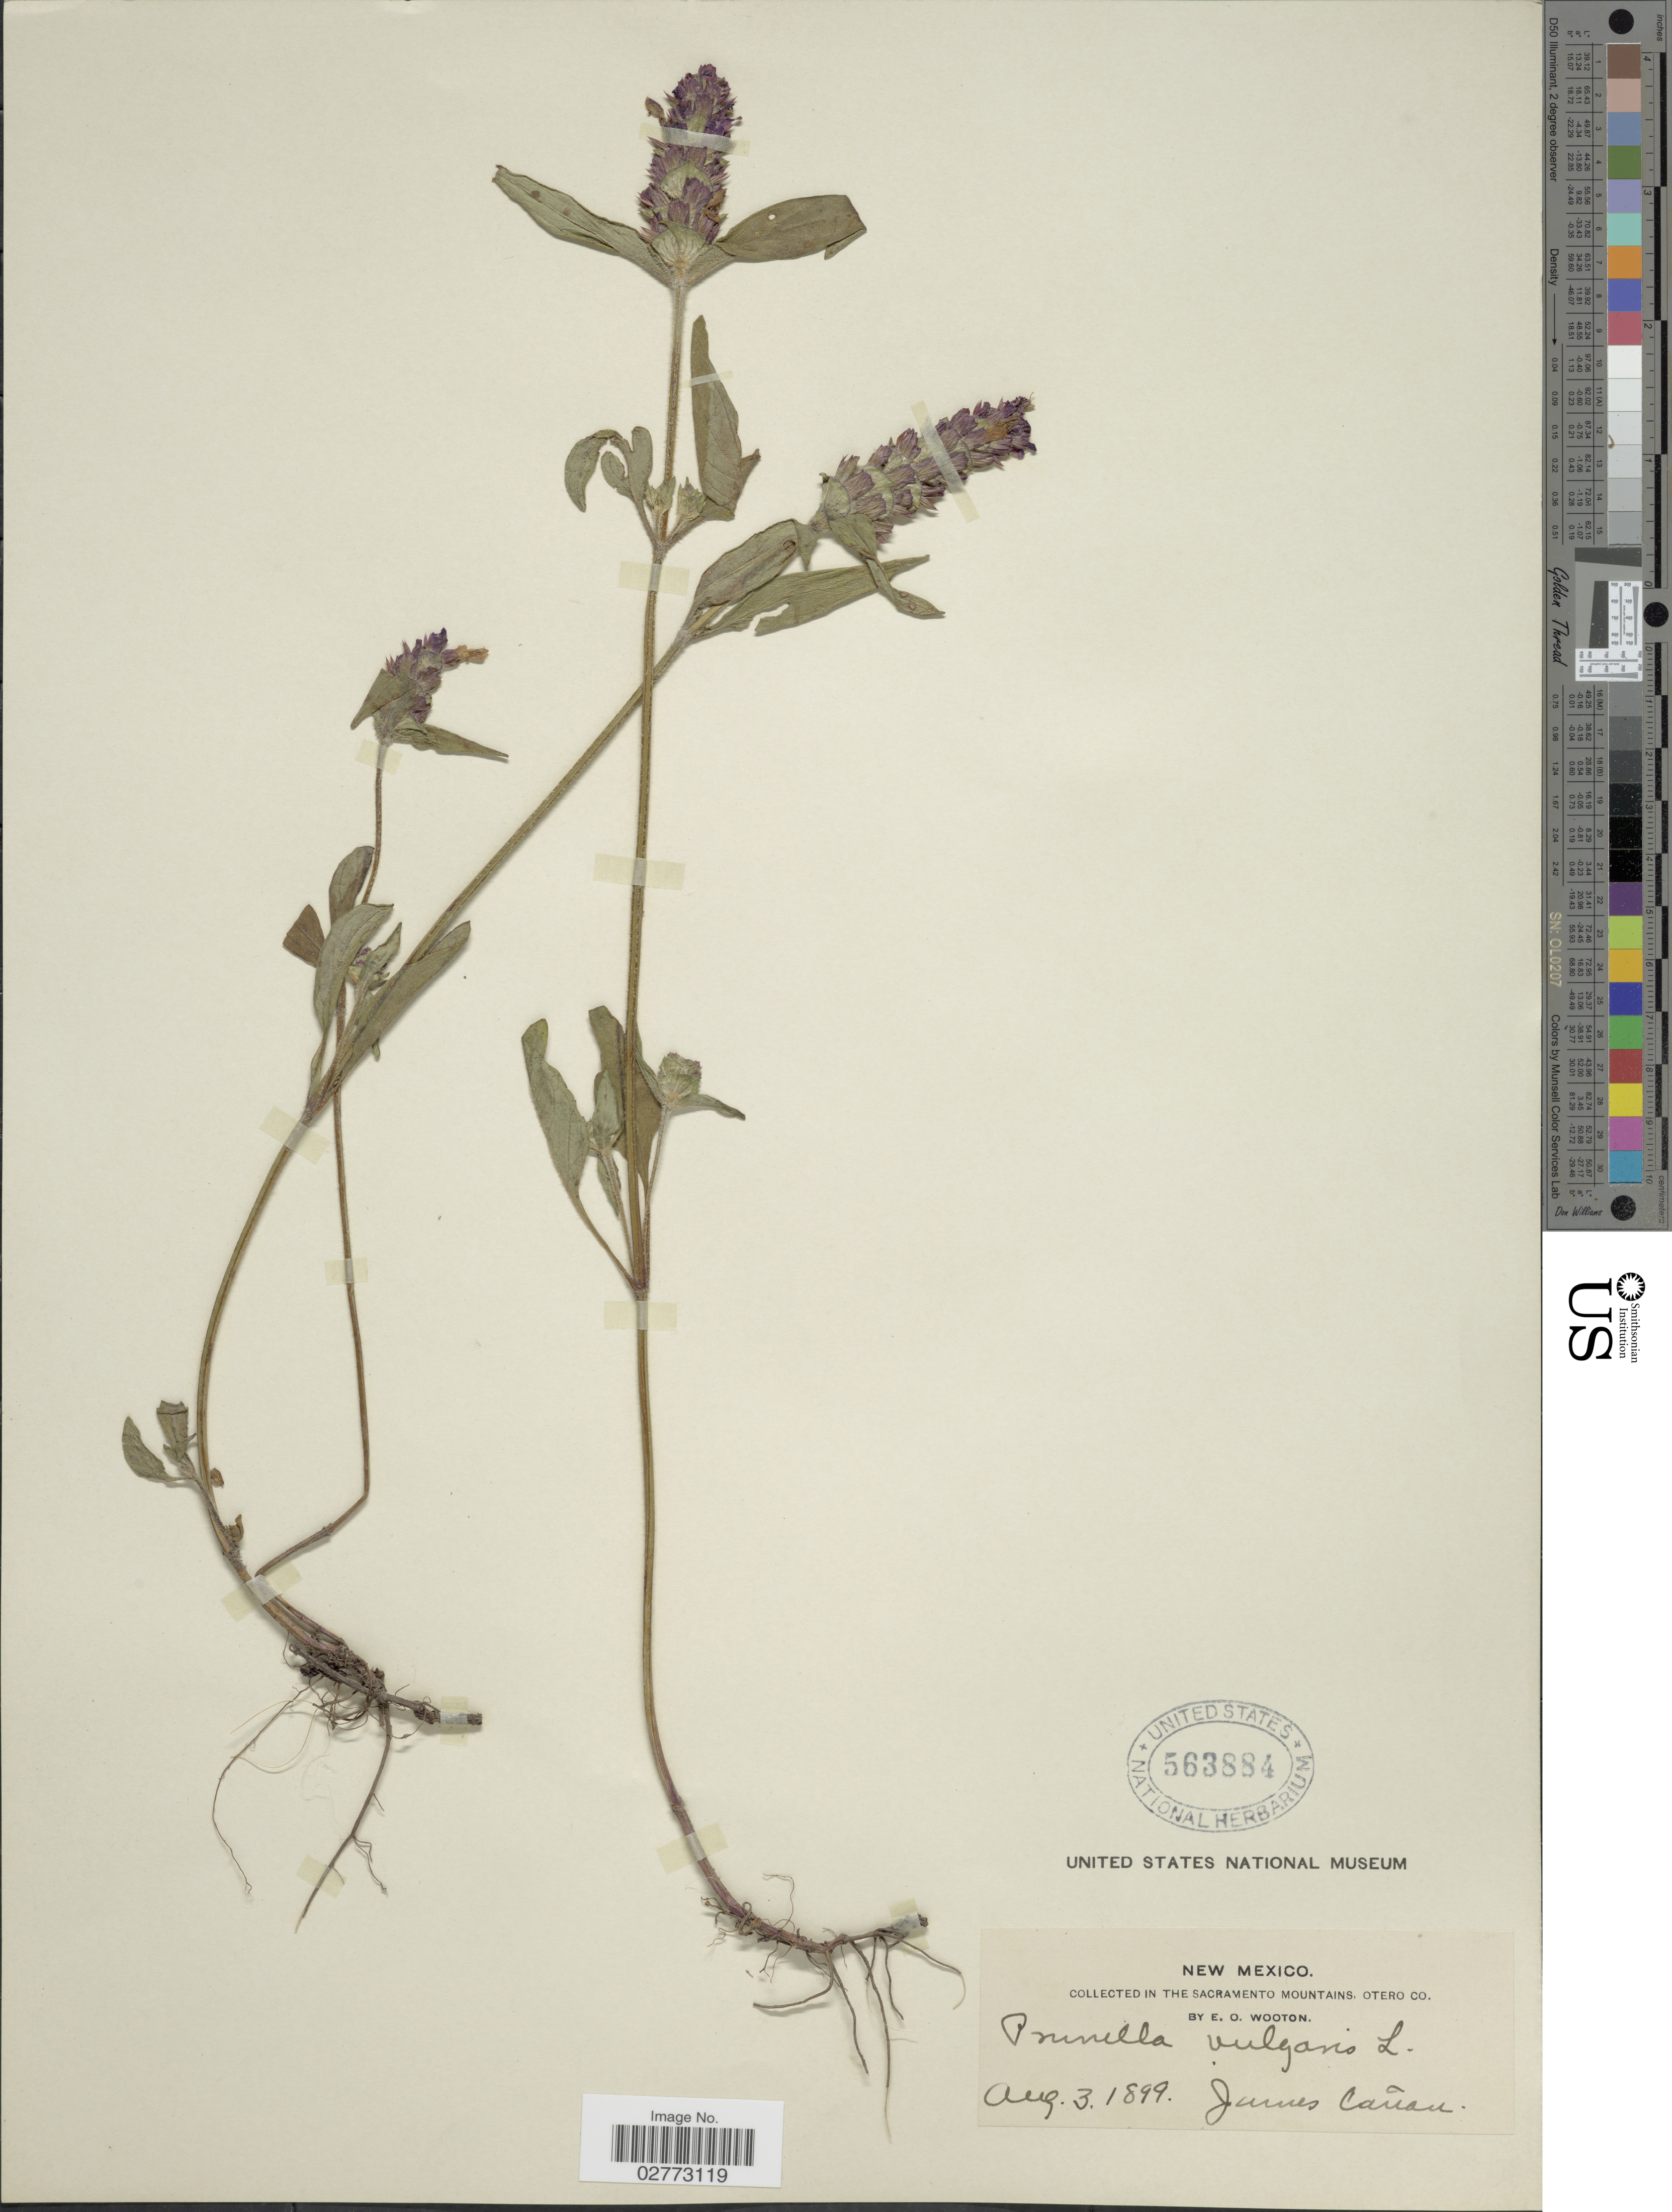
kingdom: Plantae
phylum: Tracheophyta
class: Magnoliopsida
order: Lamiales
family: Lamiaceae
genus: Prunella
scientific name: Prunella vulgaris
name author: L.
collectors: E. O. Wooton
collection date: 1899-08-03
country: United States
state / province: New Mexico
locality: Sacramento Mountains, Otero Co., James Canan.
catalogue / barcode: US 563884